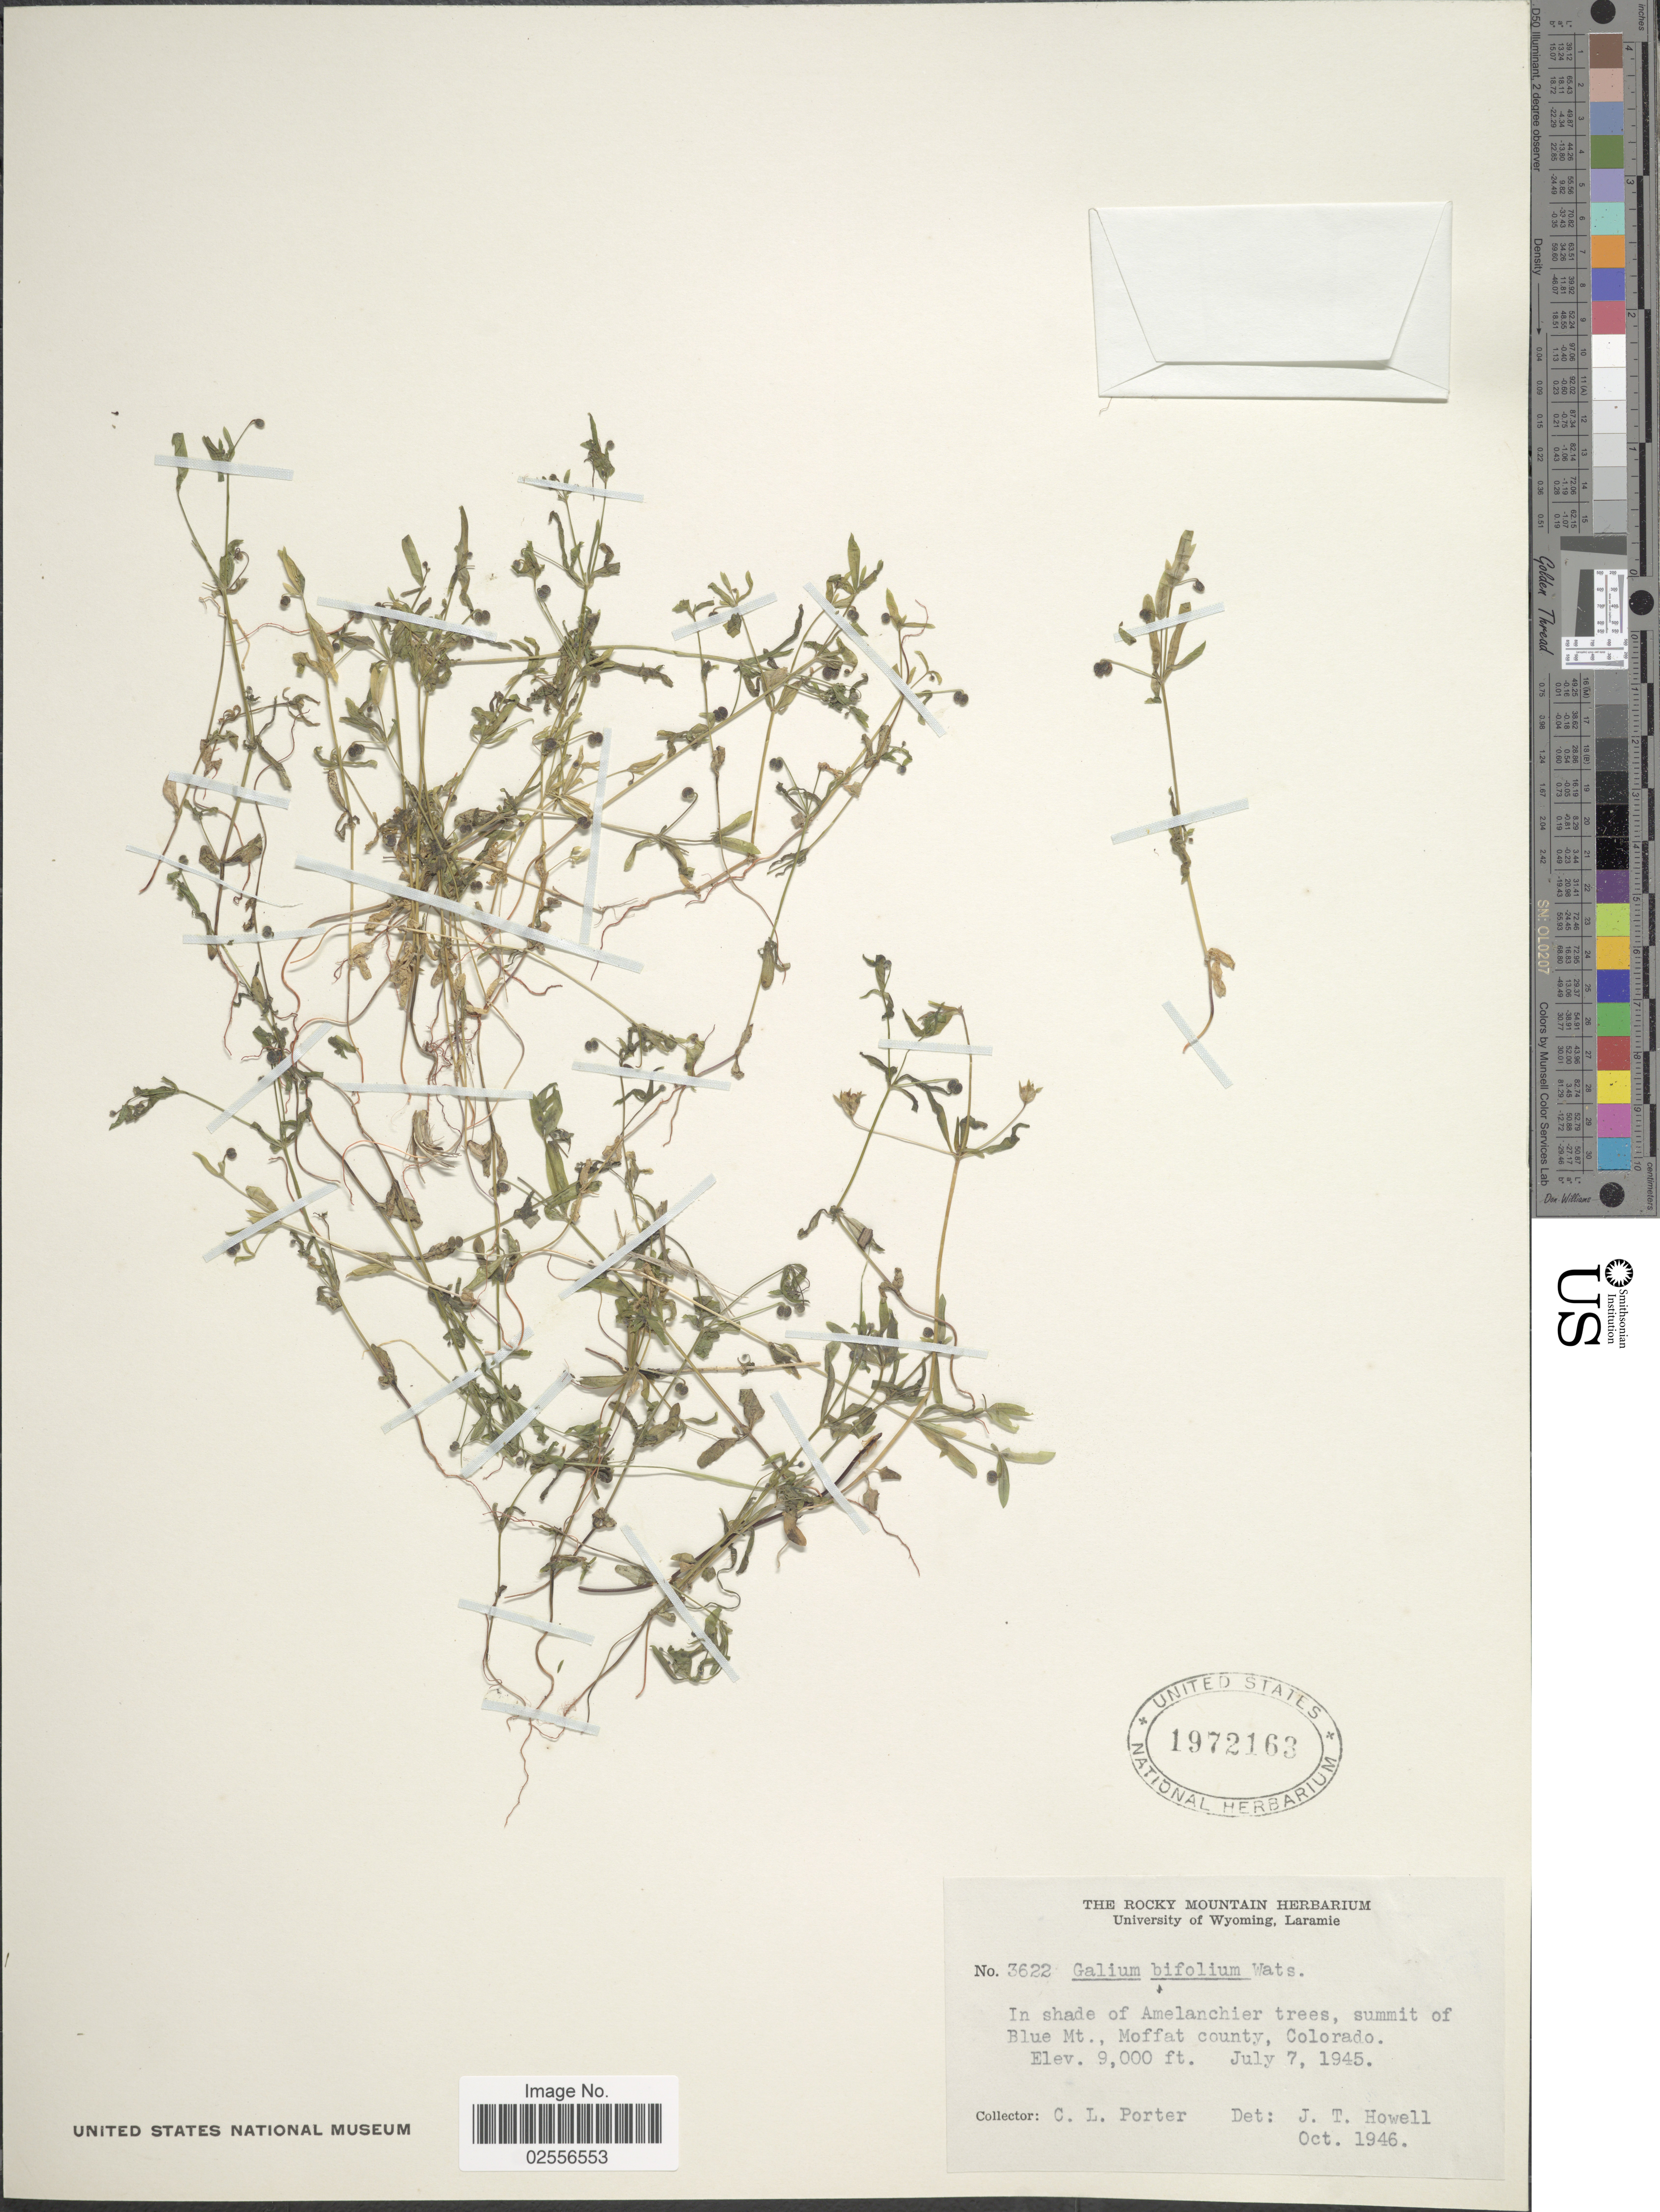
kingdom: Plantae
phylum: Tracheophyta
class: Magnoliopsida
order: Gentianales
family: Rubiaceae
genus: Galium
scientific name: Galium bifolium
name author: S. Watson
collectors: C. L. Porter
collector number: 3622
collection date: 1945-07-07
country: United States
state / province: Colorado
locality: In shade of Amelanchier trees, summit of Blue Mt., Moffat county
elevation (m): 2743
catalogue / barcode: US 1972163